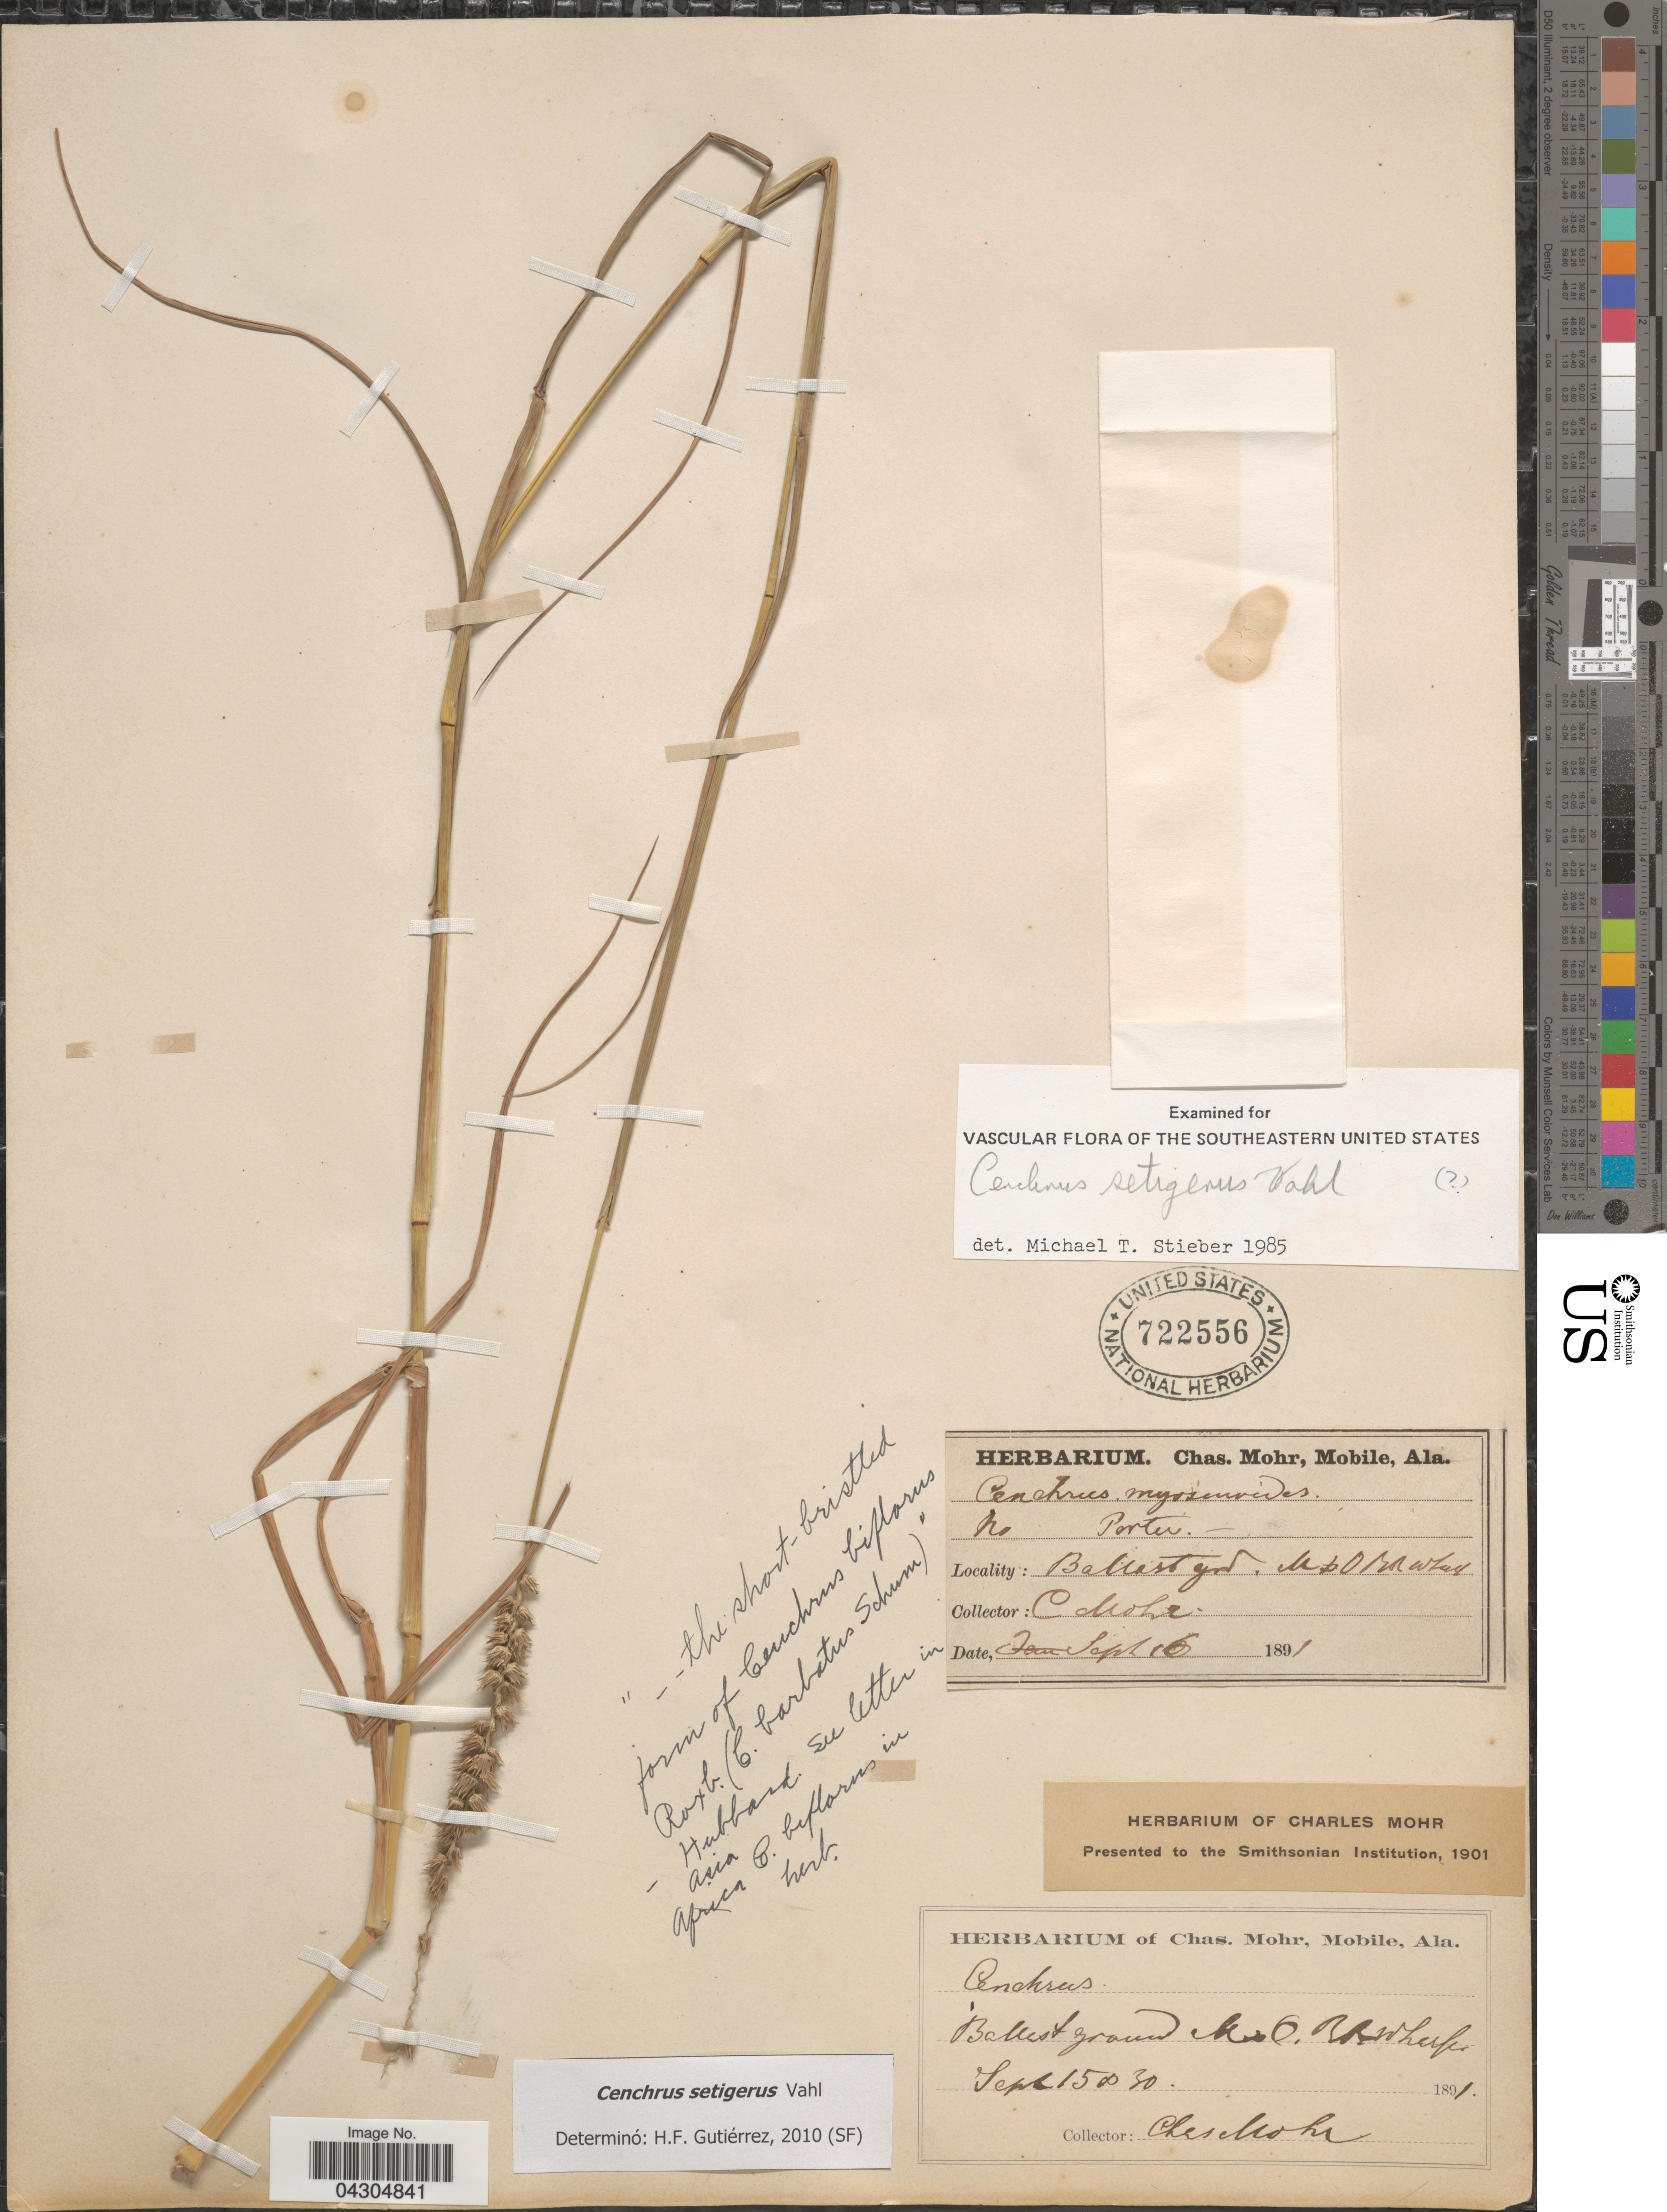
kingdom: Plantae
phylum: Tracheophyta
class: Liliopsida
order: Poales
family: Poaceae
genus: Cenchrus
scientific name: Cenchrus setiger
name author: Vahl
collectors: Mohr, C. T. (herbarium)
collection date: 1891-09-15/1891-09-30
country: United States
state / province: Alabama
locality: Ballast ground M & O. RR wharf.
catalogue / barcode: US 722556